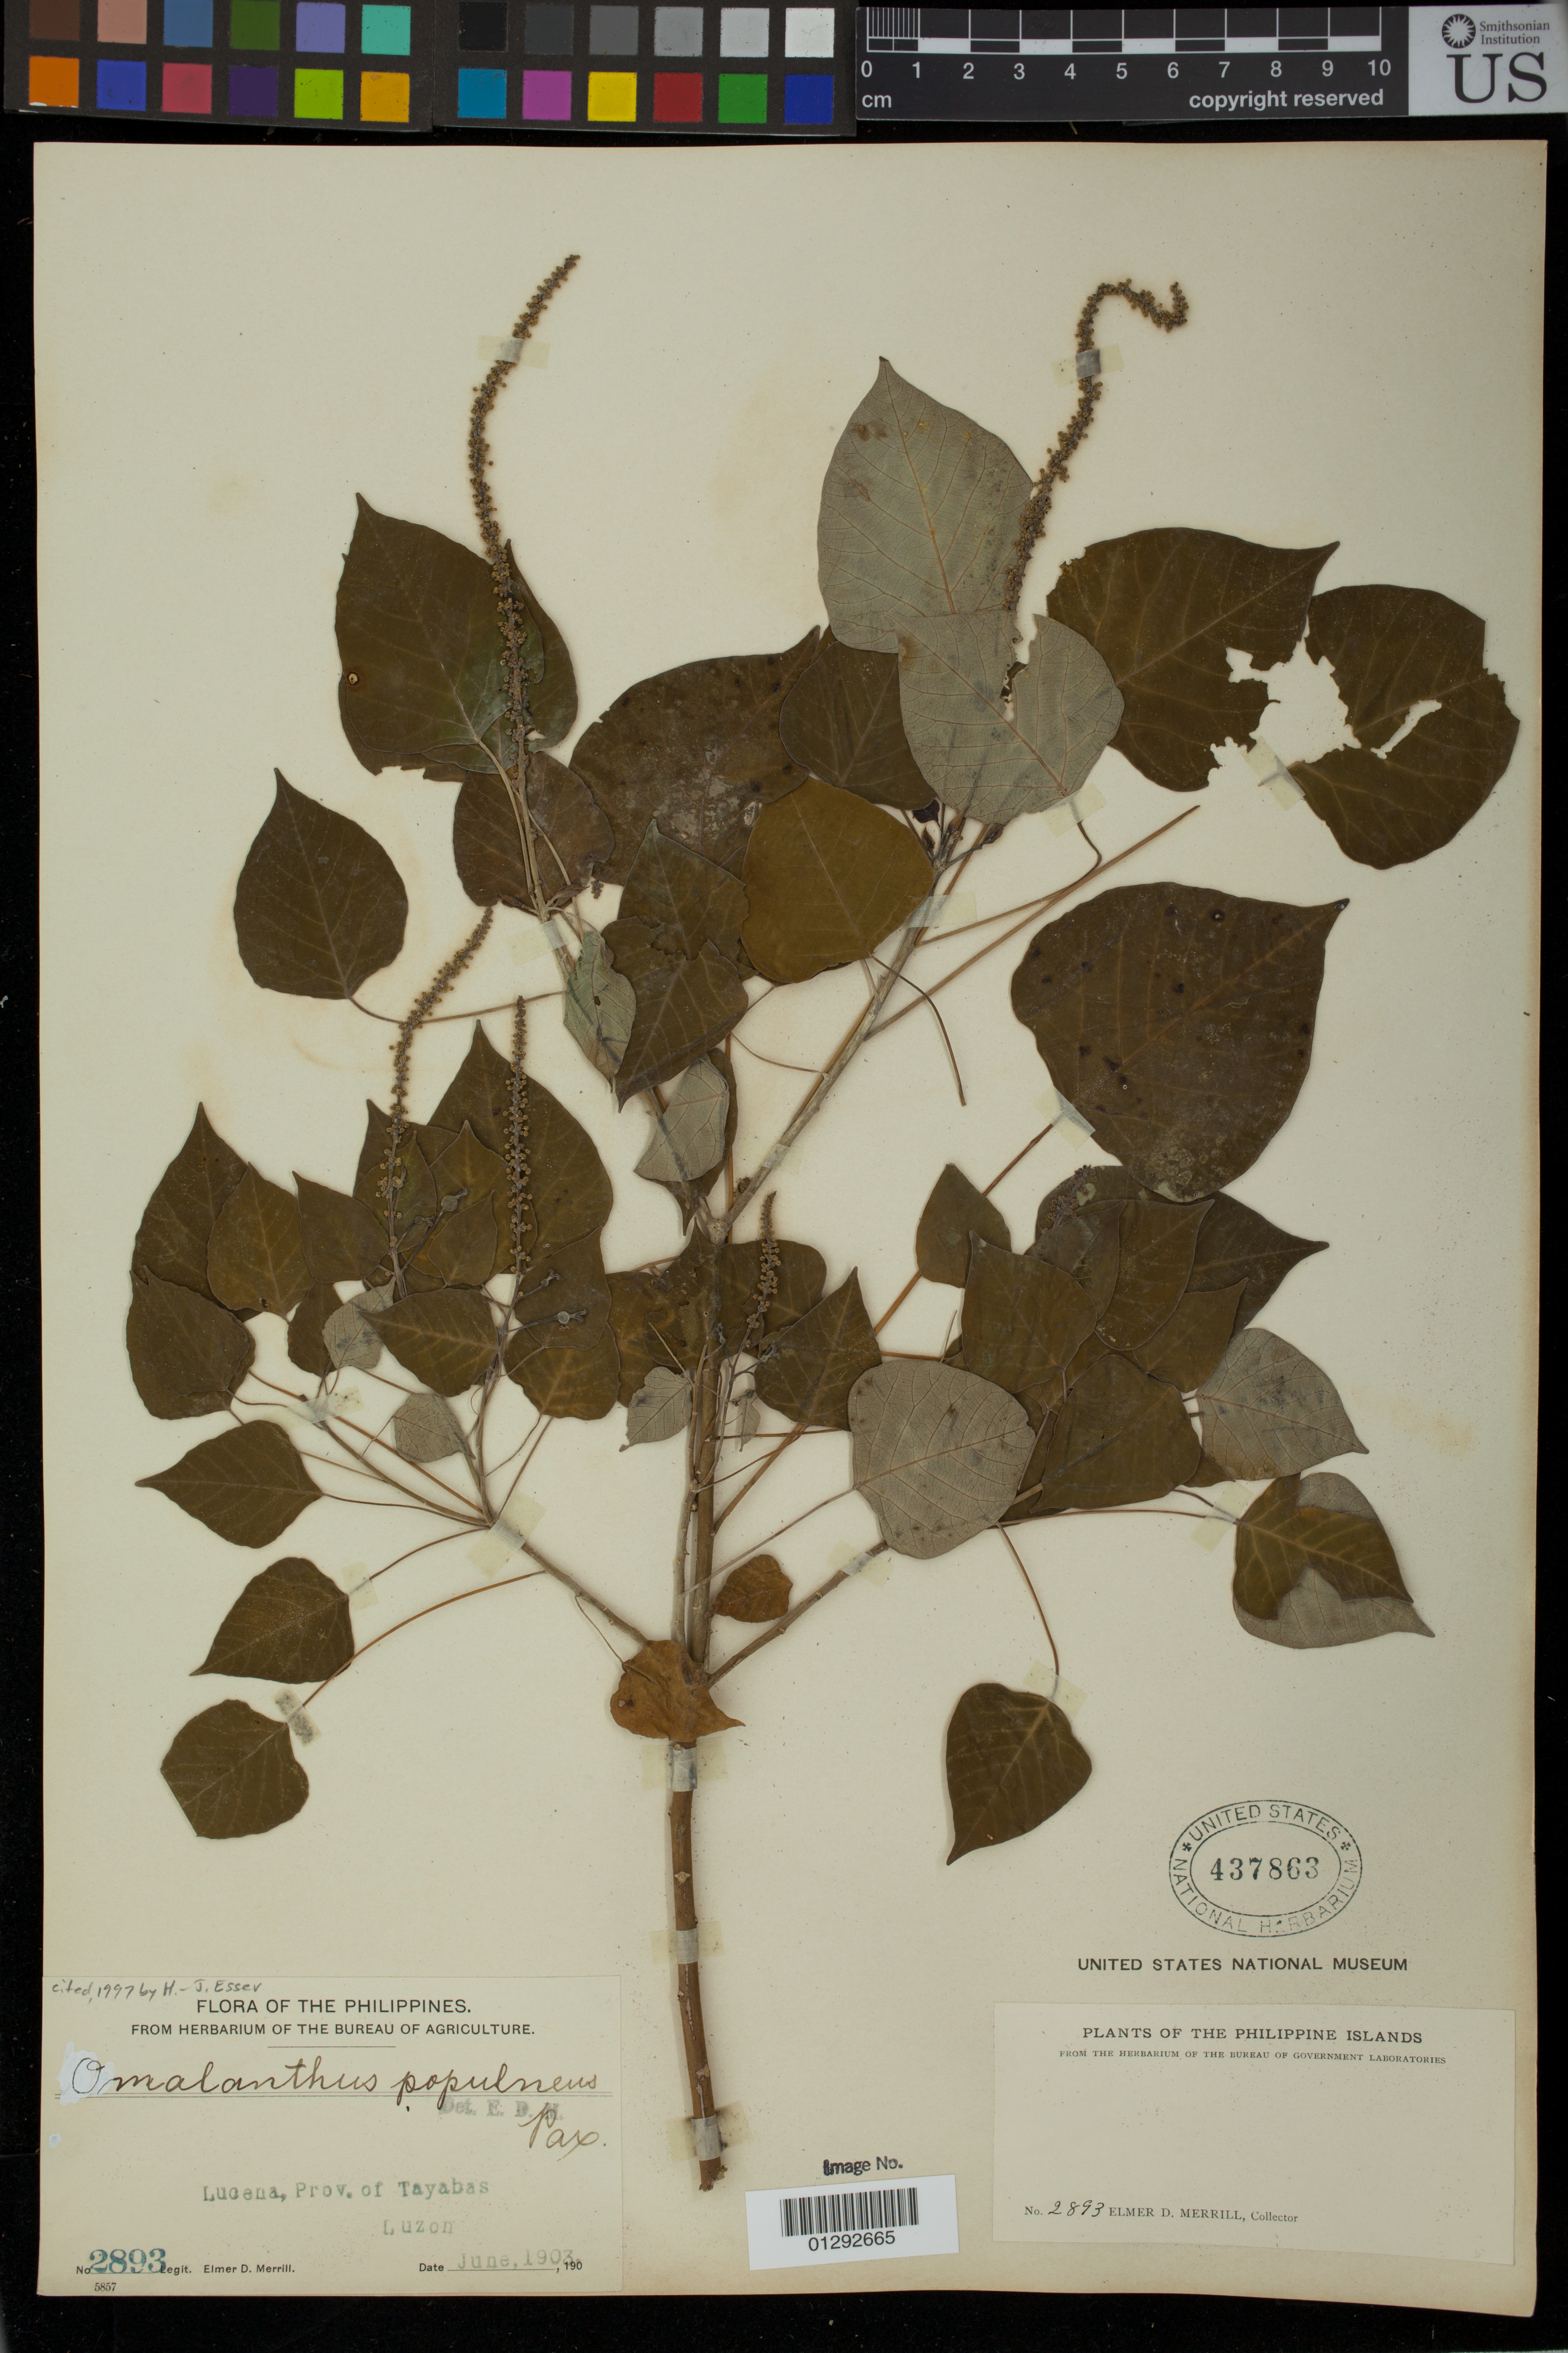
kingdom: Plantae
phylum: Tracheophyta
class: Magnoliopsida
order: Malpighiales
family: Euphorbiaceae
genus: Homalanthus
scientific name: Homalanthus populneus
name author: (Geiseler) Kuntze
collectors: E. D. Merrill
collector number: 2893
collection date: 1903-06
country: Philippines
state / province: Calabarzon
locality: Lucena, Prov. of Tayabas, Luzon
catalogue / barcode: US 437863